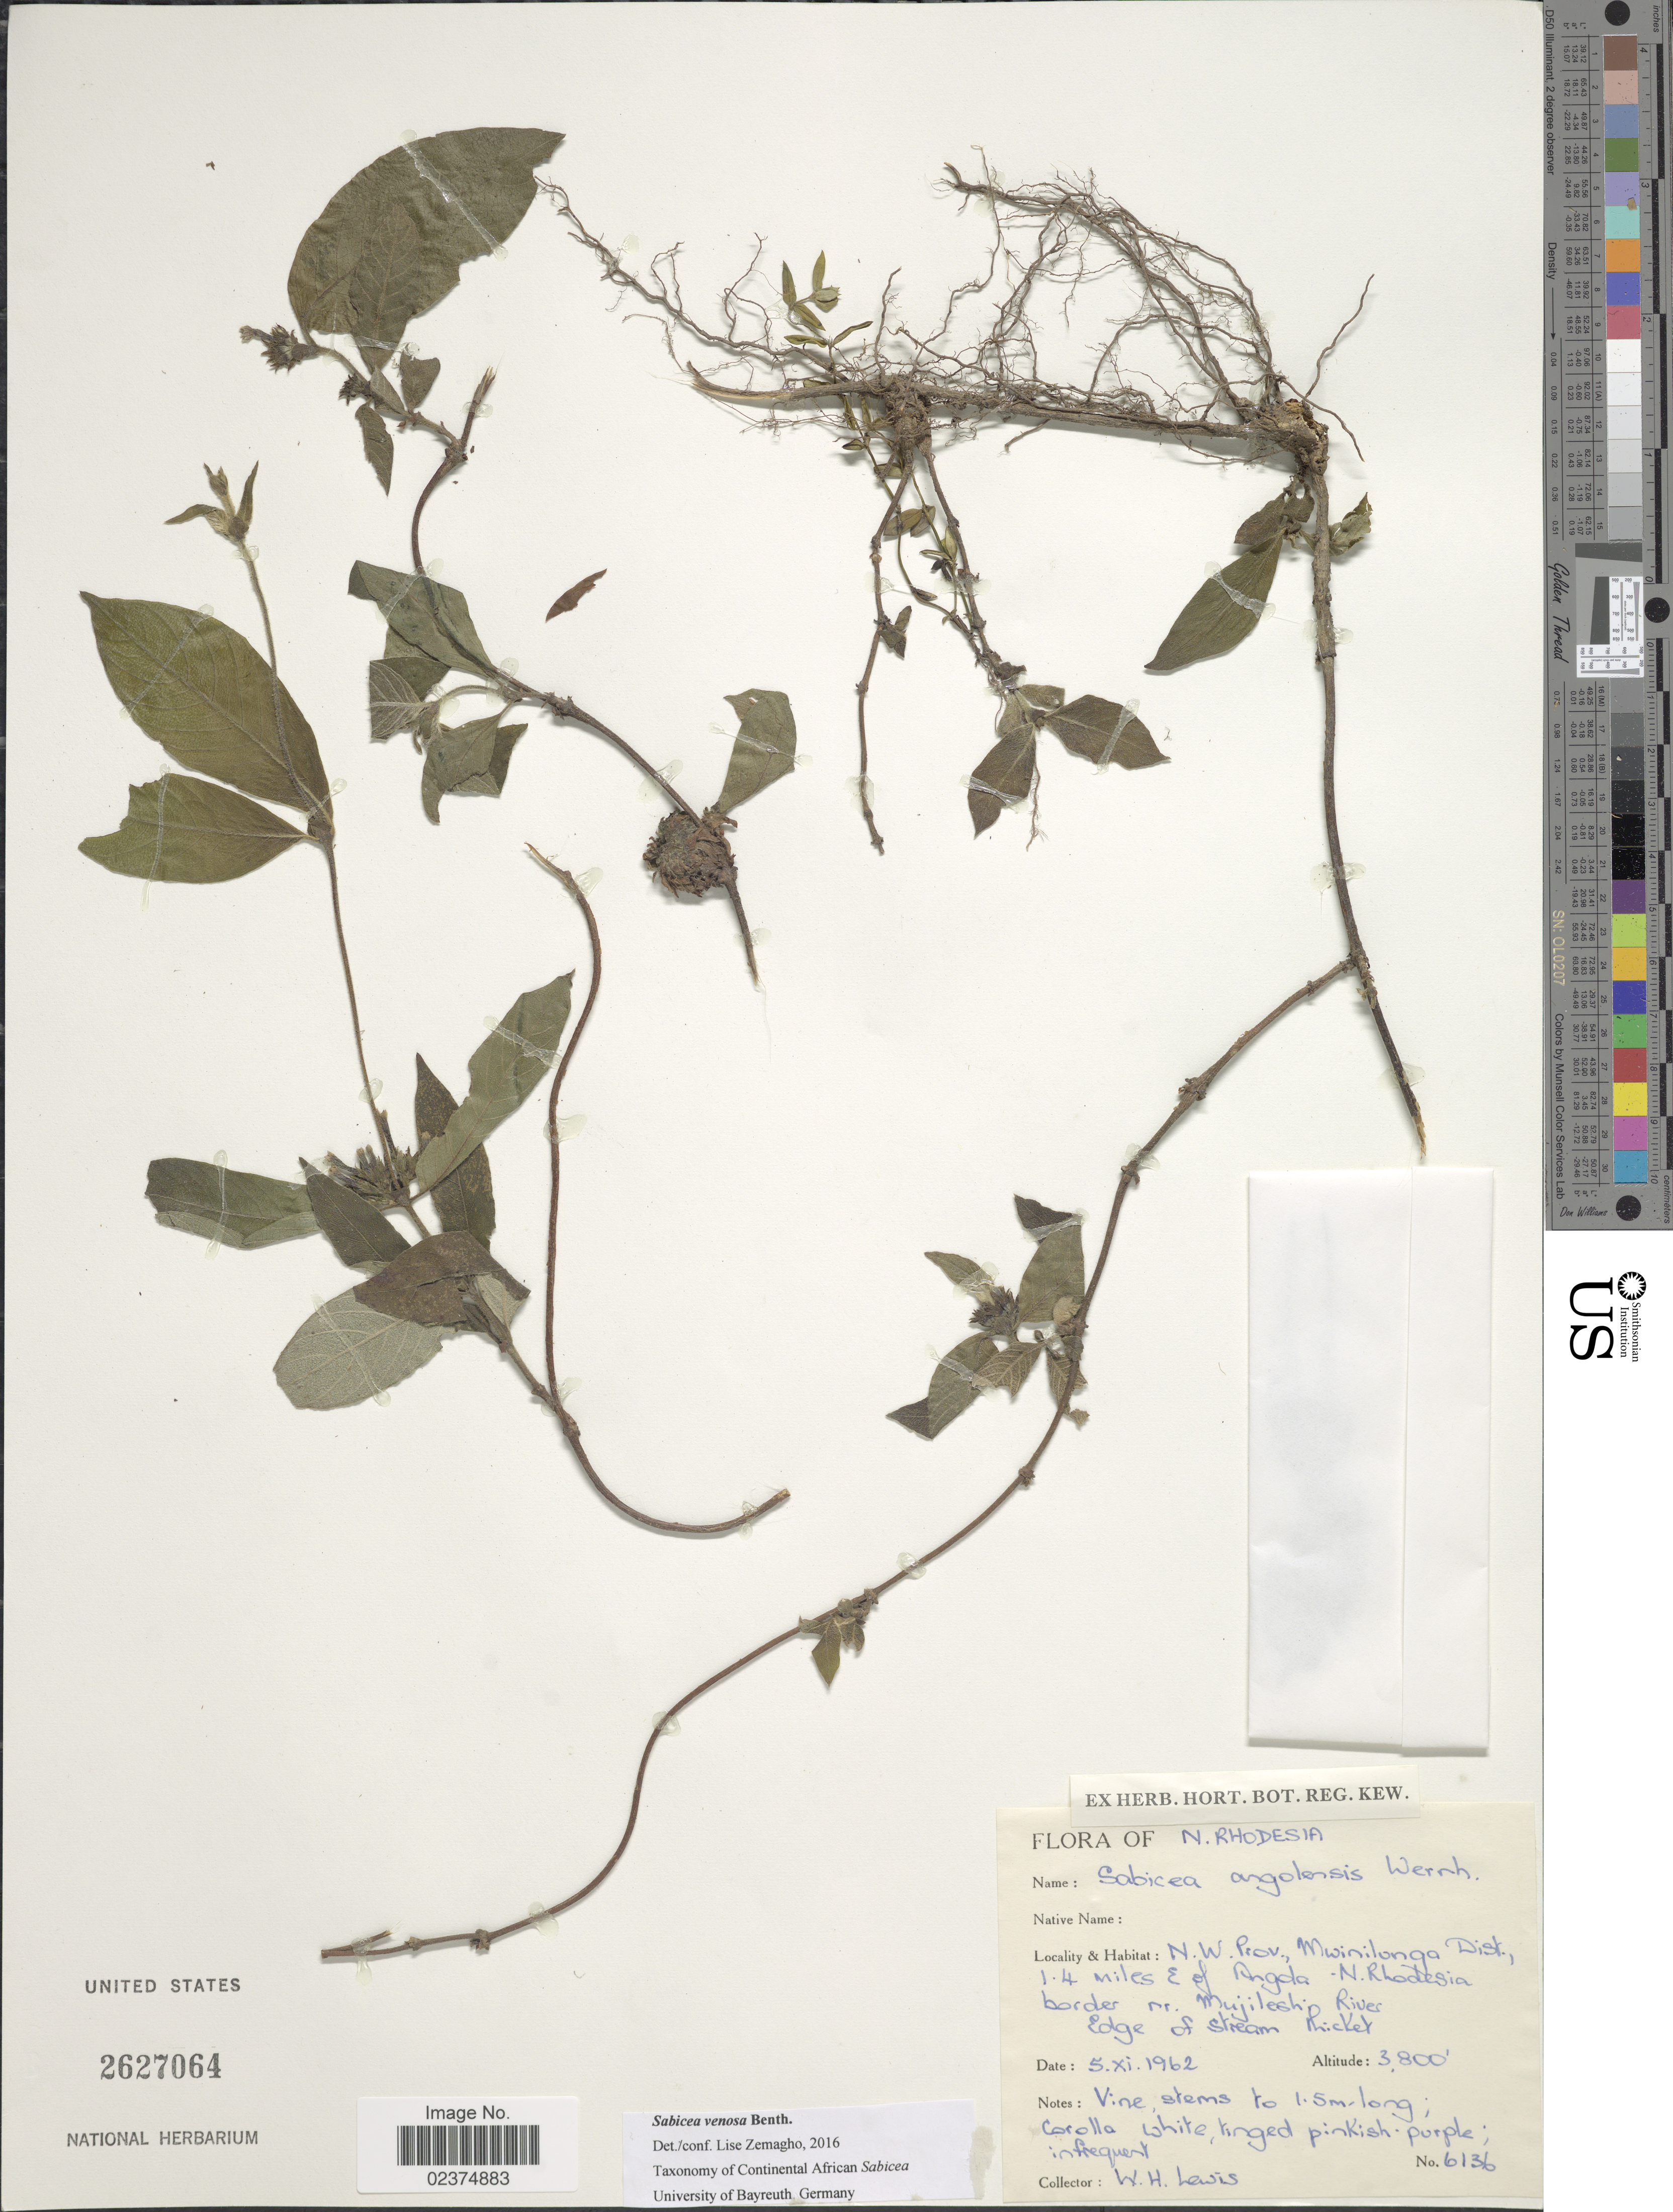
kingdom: Plantae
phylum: Tracheophyta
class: Magnoliopsida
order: Gentianales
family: Rubiaceae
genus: Sabicea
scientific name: Sabicea venosa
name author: Benth.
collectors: W. H. Lewis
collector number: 6136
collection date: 1962-11-05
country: Zambia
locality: N. Rhodesia. N.W. Prov., Mwinilonga Dist., 1.4 miles E of Angola -N. Rhodesia border nr. Mujileshi River.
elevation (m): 1158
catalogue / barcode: US 2627064